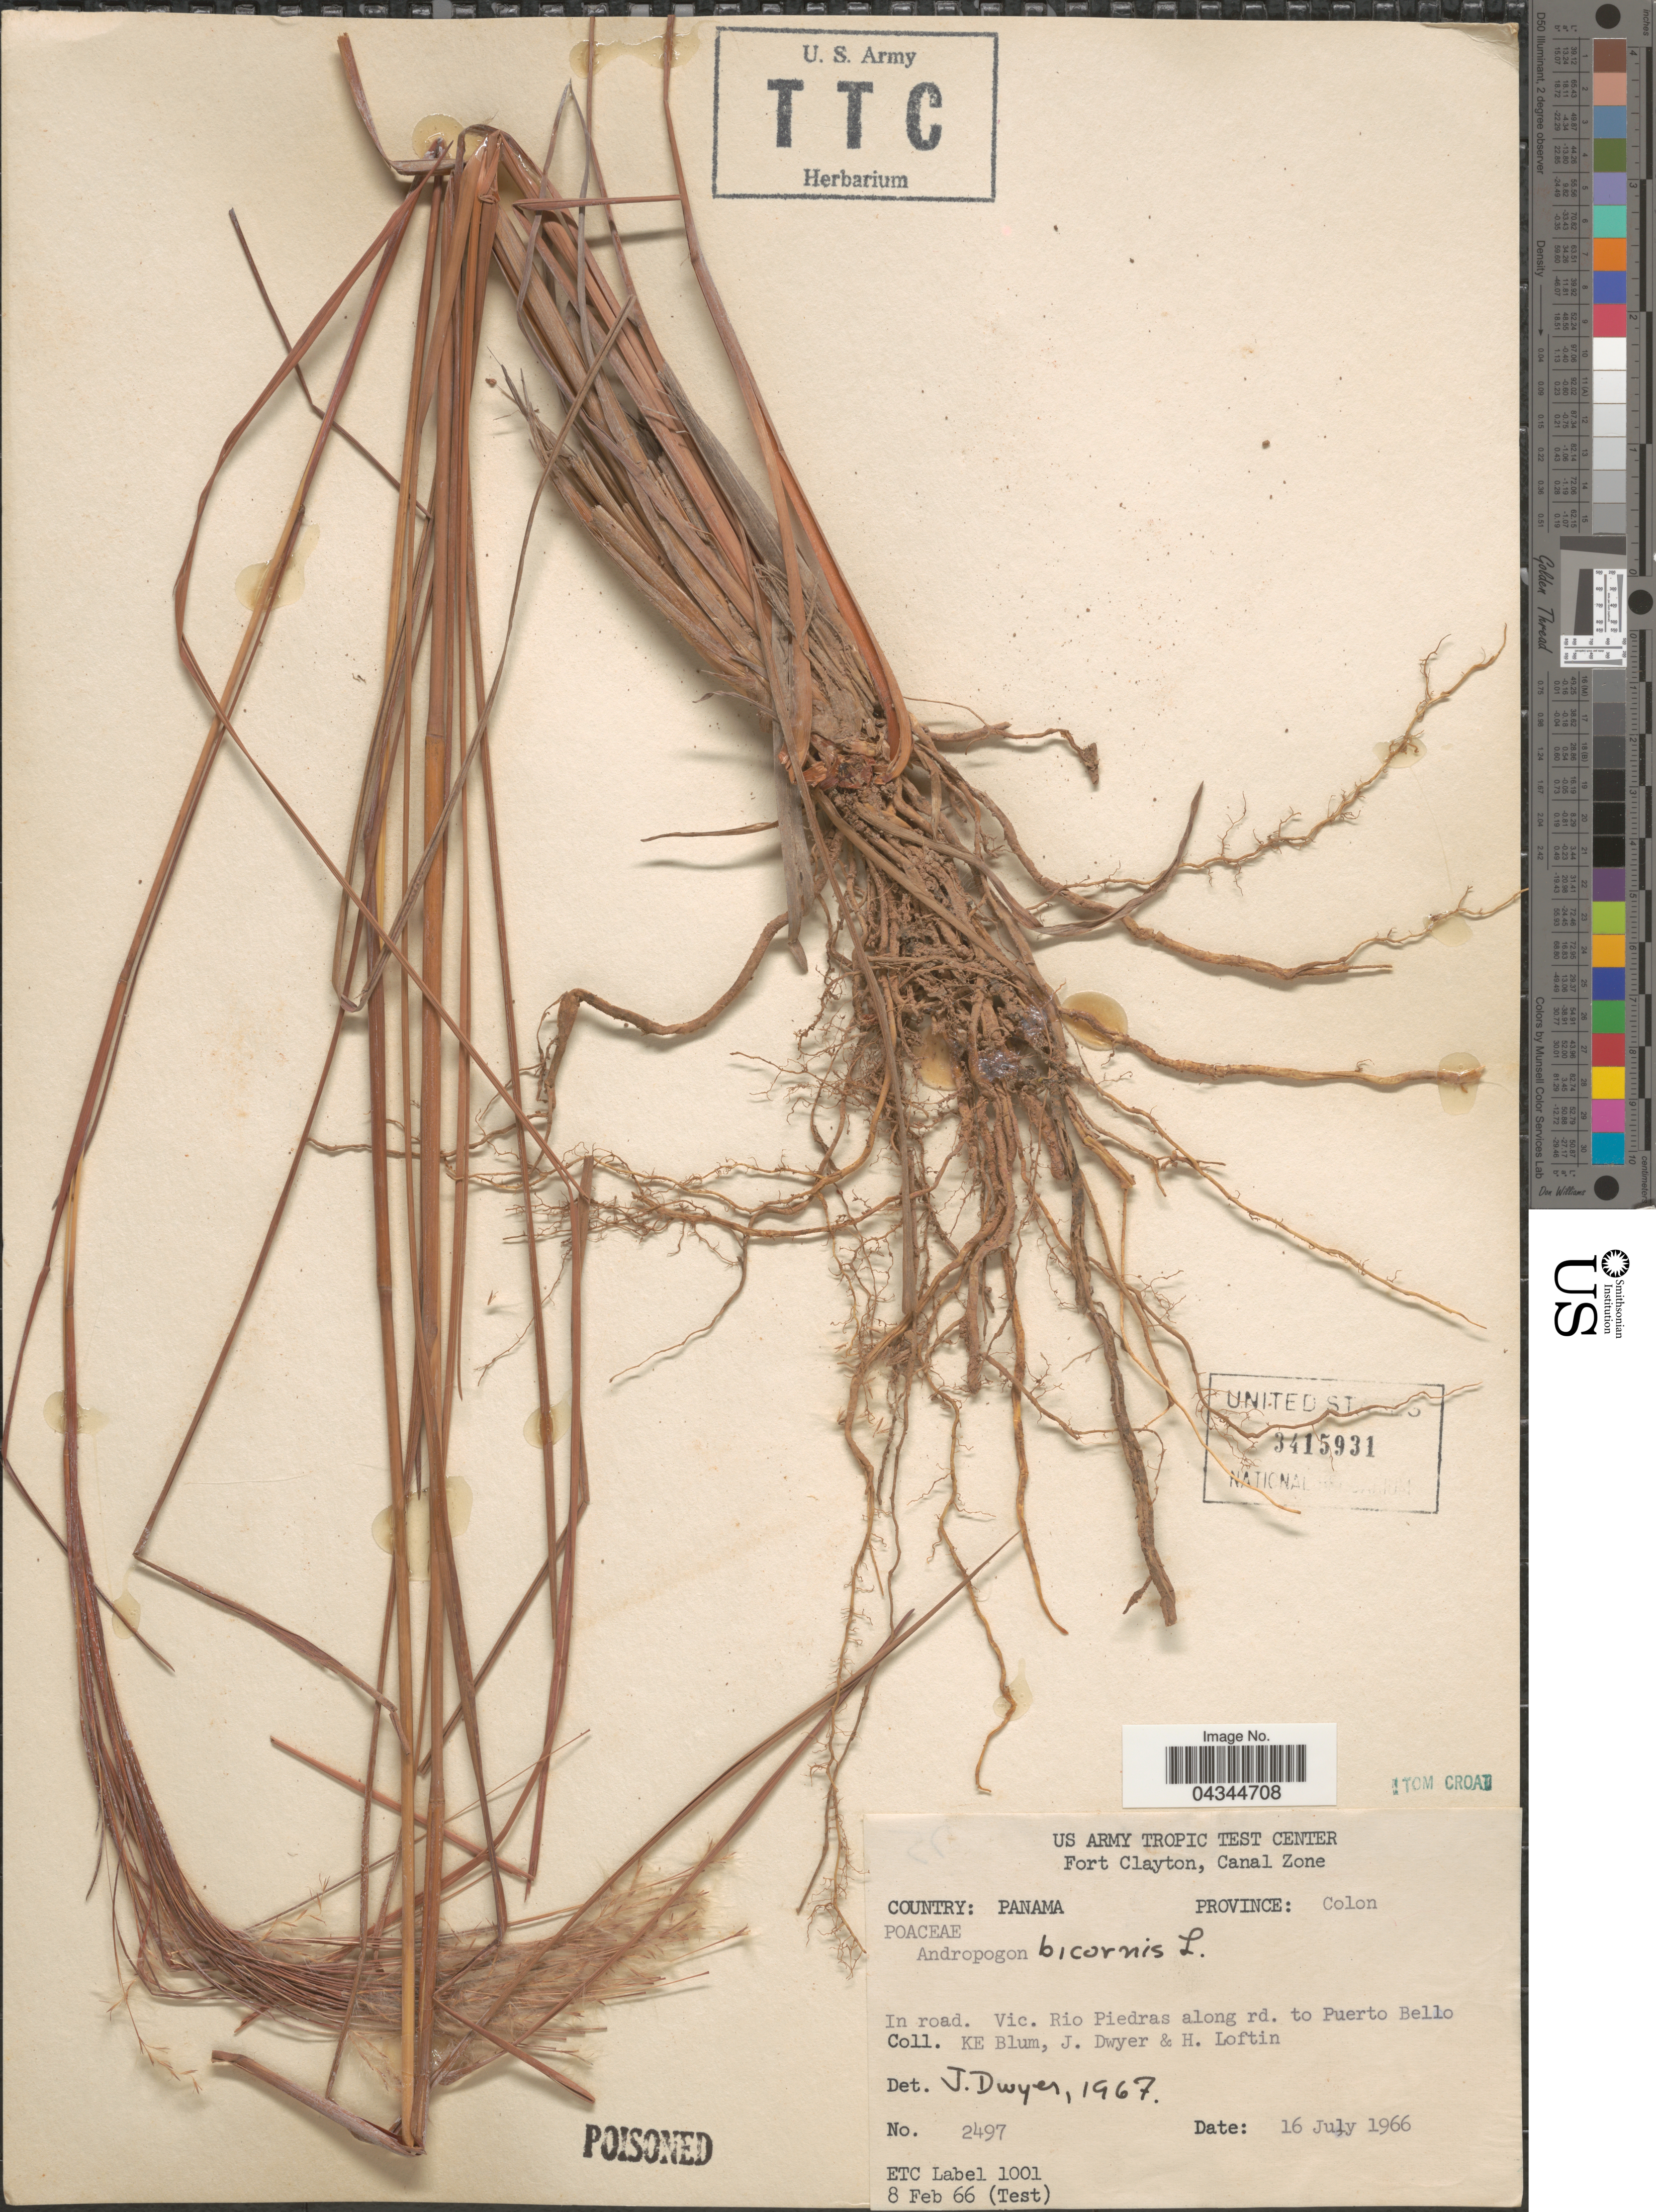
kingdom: Plantae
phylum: Tracheophyta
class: Liliopsida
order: Poales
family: Poaceae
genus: Andropogon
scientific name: Andropogon bicornis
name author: L.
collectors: K. E. Blum, J. Dwyer & H. Loftin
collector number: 2497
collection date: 1966-07-16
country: Panama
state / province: Colón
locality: US Army Tropic Test Center. Fort Clayton. In road. Vic. Rio Piedras along rd. to Puerto Bello.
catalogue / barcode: US 3415931